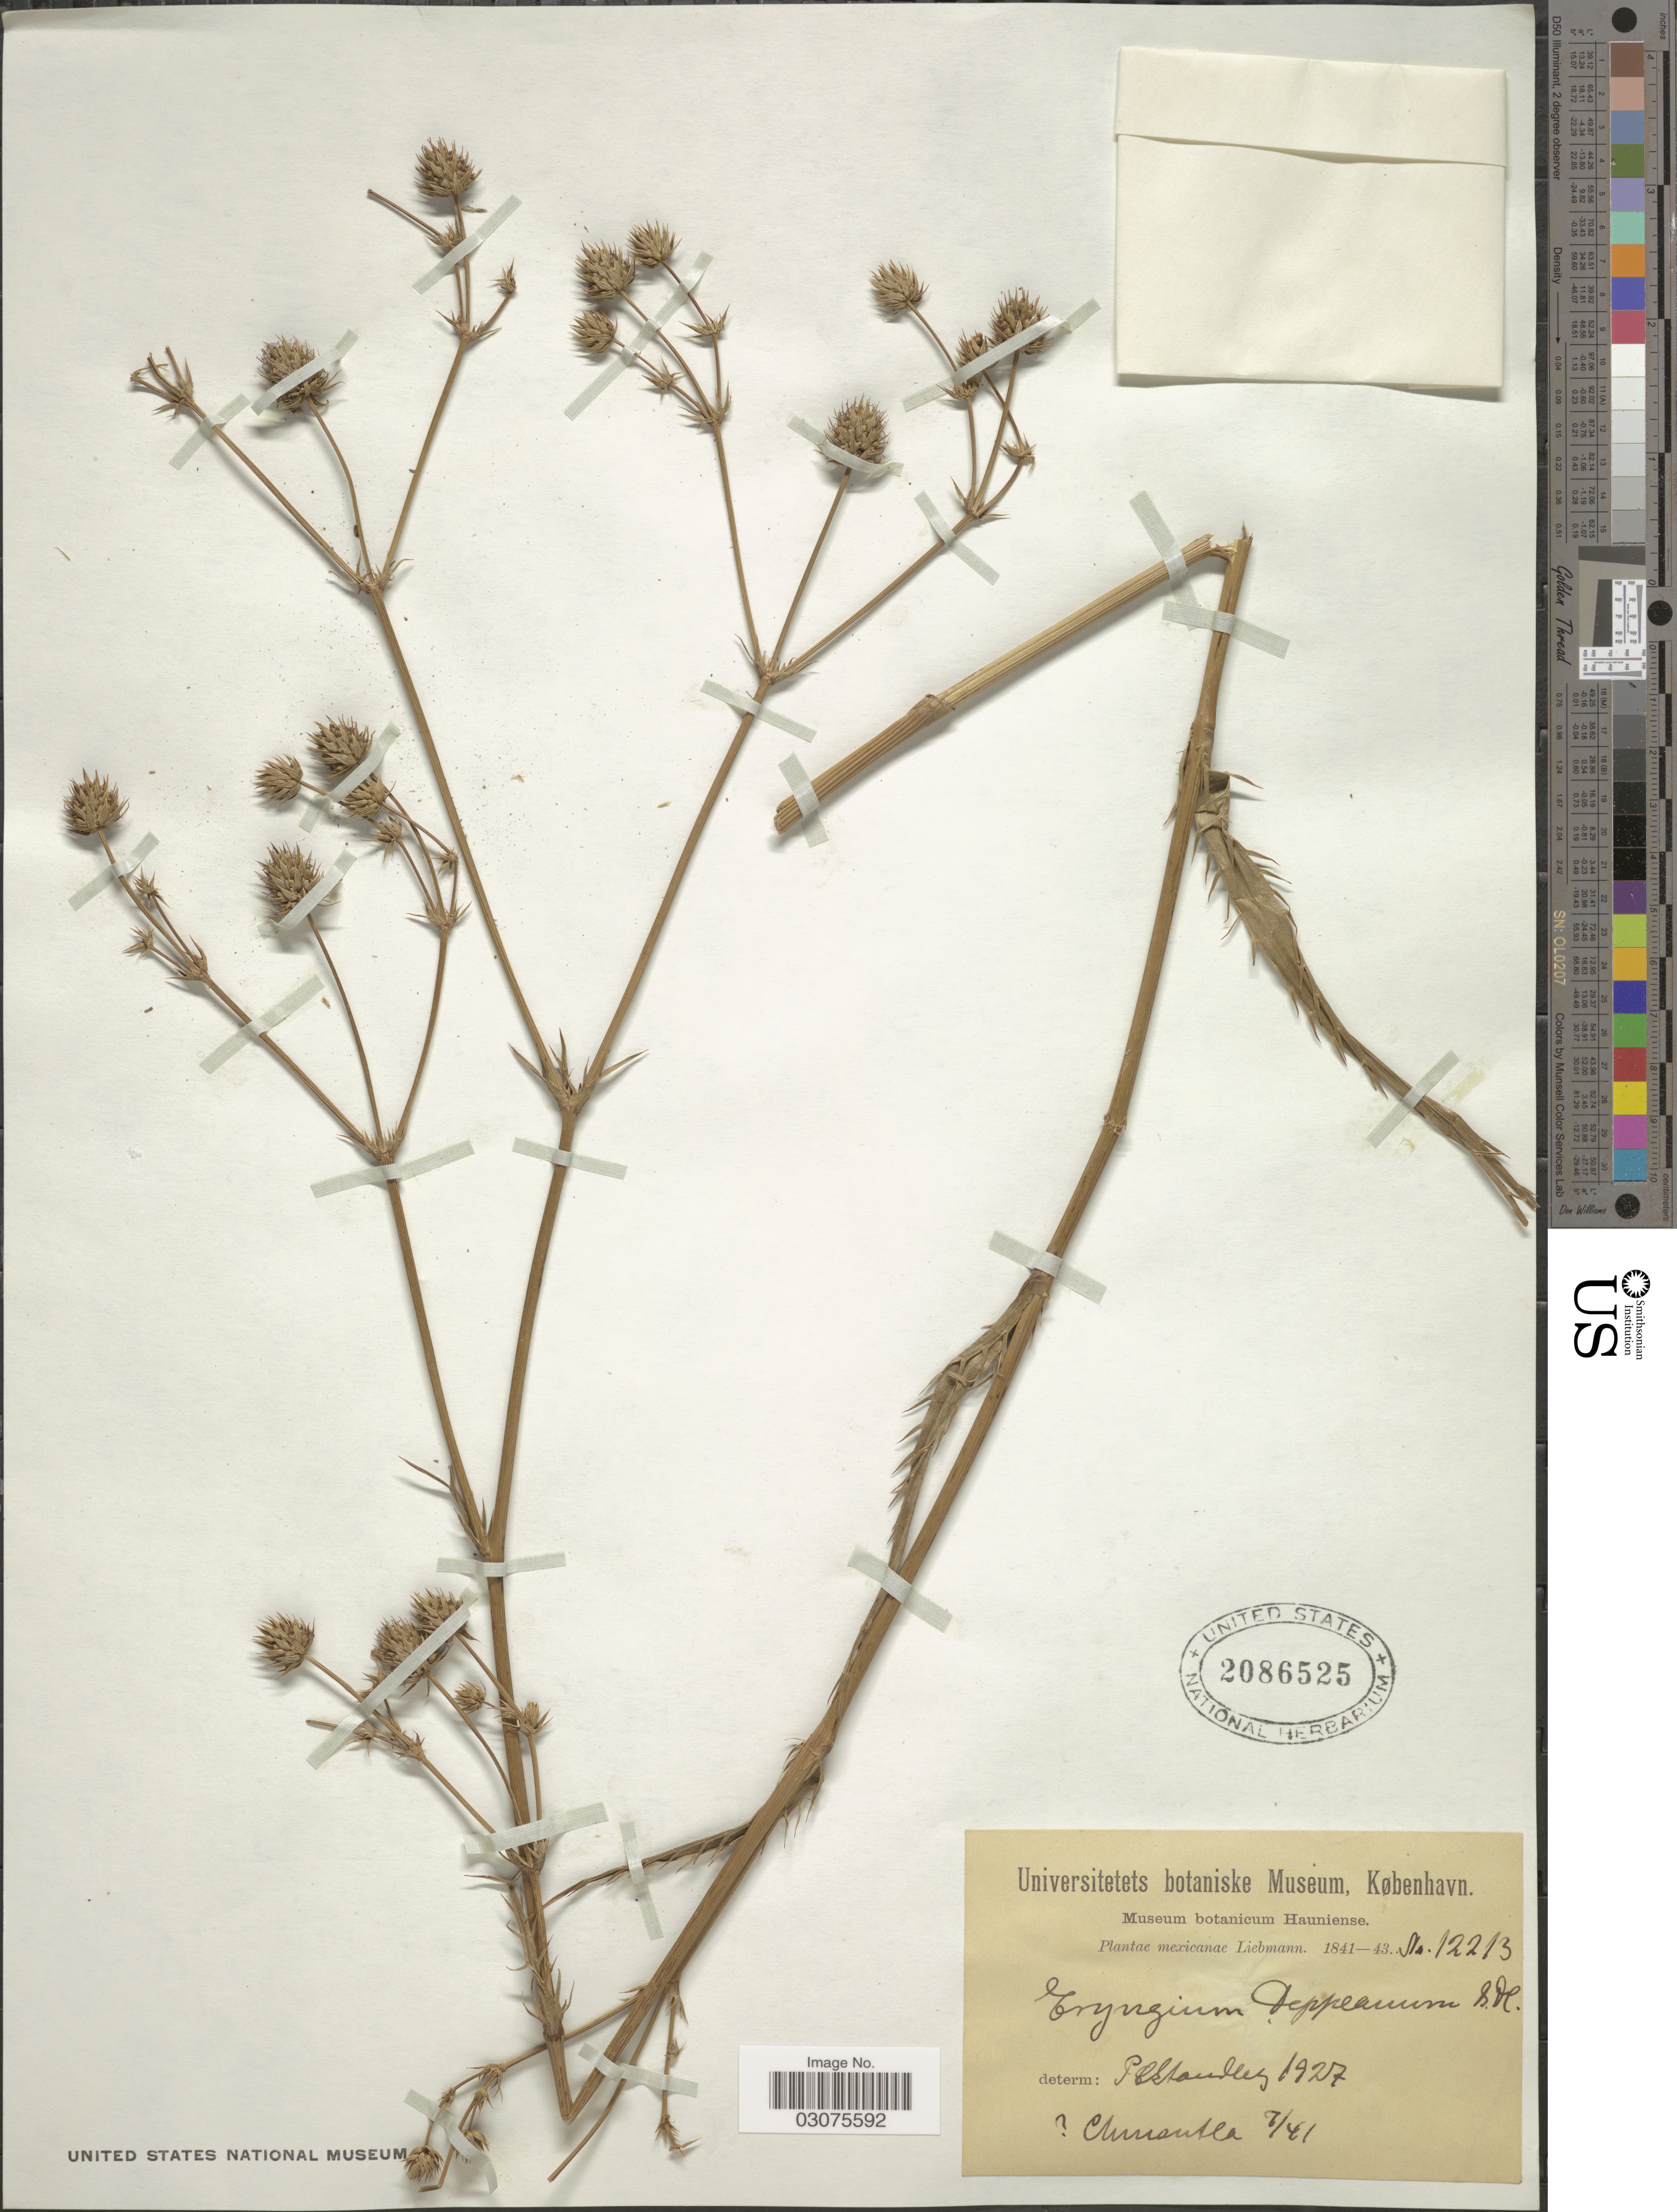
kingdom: Plantae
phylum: Tracheophyta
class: Magnoliopsida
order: Apiales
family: Apiaceae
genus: Eryngium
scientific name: Eryngium deppeanum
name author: Schltdl. & Cham.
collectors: Liebmann, --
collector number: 12213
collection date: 1841-07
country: Mexico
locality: Chinantla.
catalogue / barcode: US 2086525